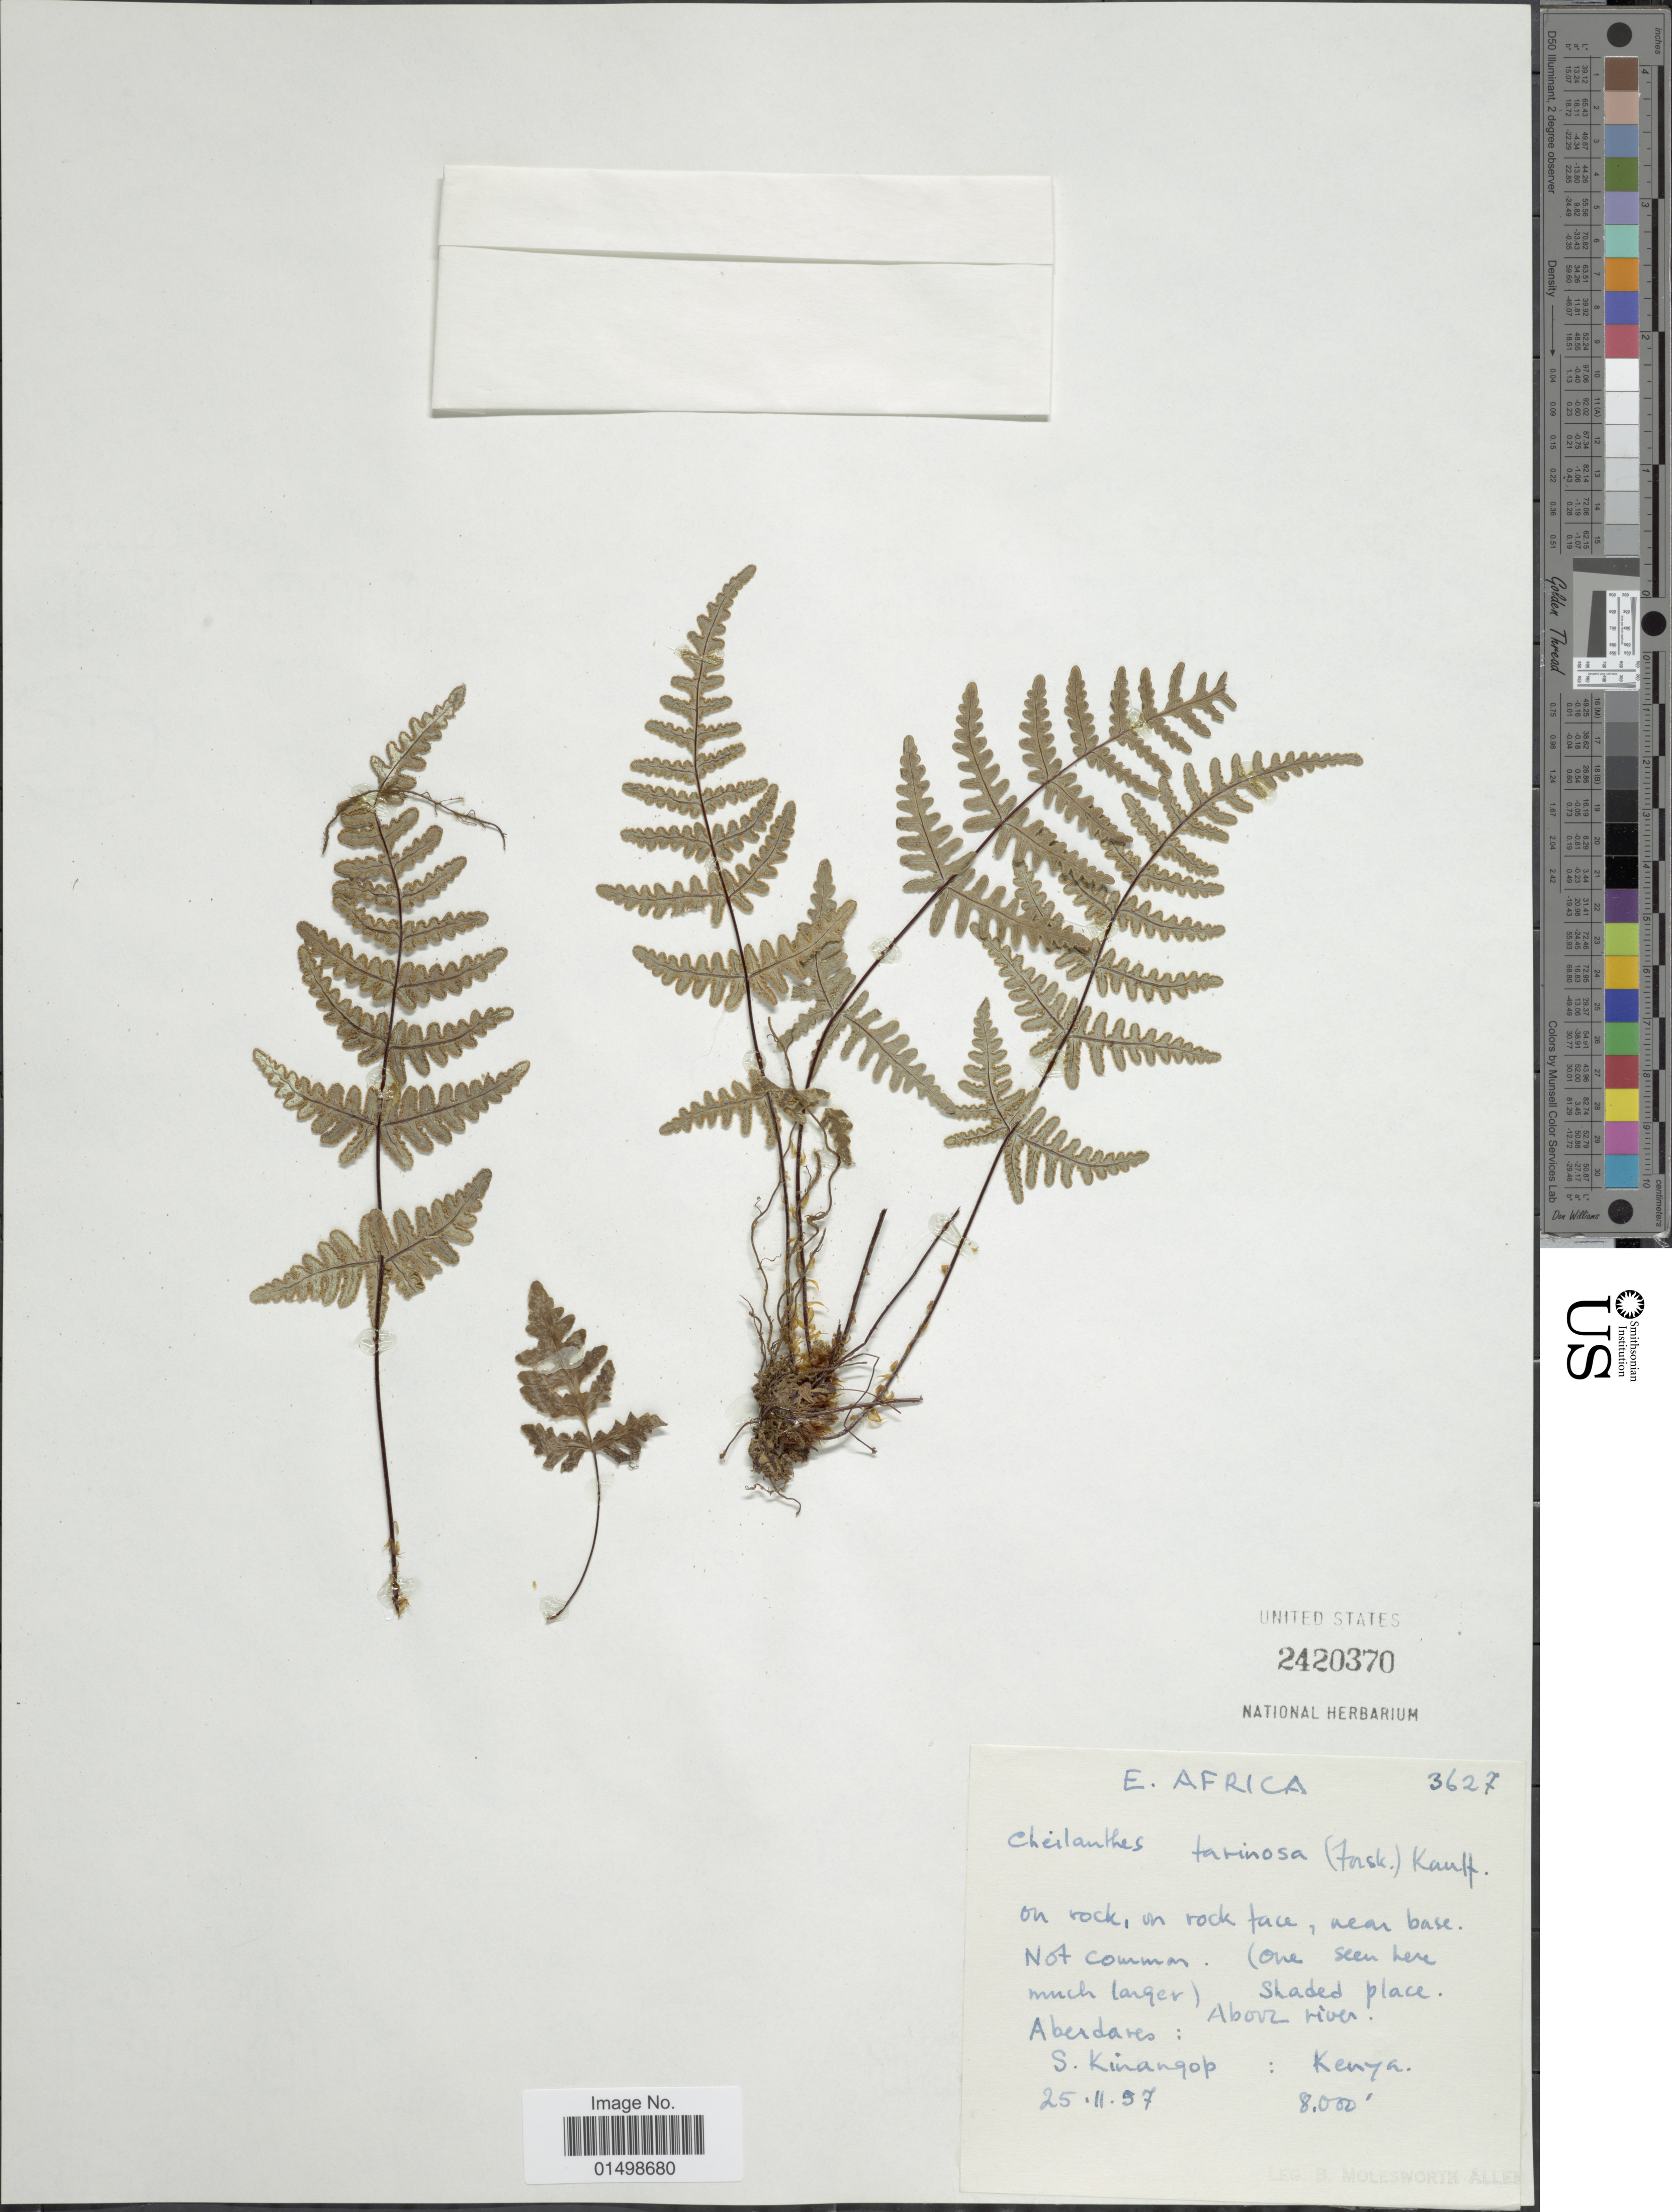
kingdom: Plantae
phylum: Tracheophyta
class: Polypodiopsida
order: Polypodiales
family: Pteridaceae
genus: Aleuritopteris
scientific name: Aleuritopteris farinosa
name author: (Forssk.) Fée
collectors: B. E. G. Molesworth-Allen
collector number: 3627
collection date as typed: Transcribed d/m/y: 25/11/57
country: Kenya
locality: E. Africa, Aberdares: above river, S. Kinangop: Kenya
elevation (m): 2438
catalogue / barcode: US 2420370